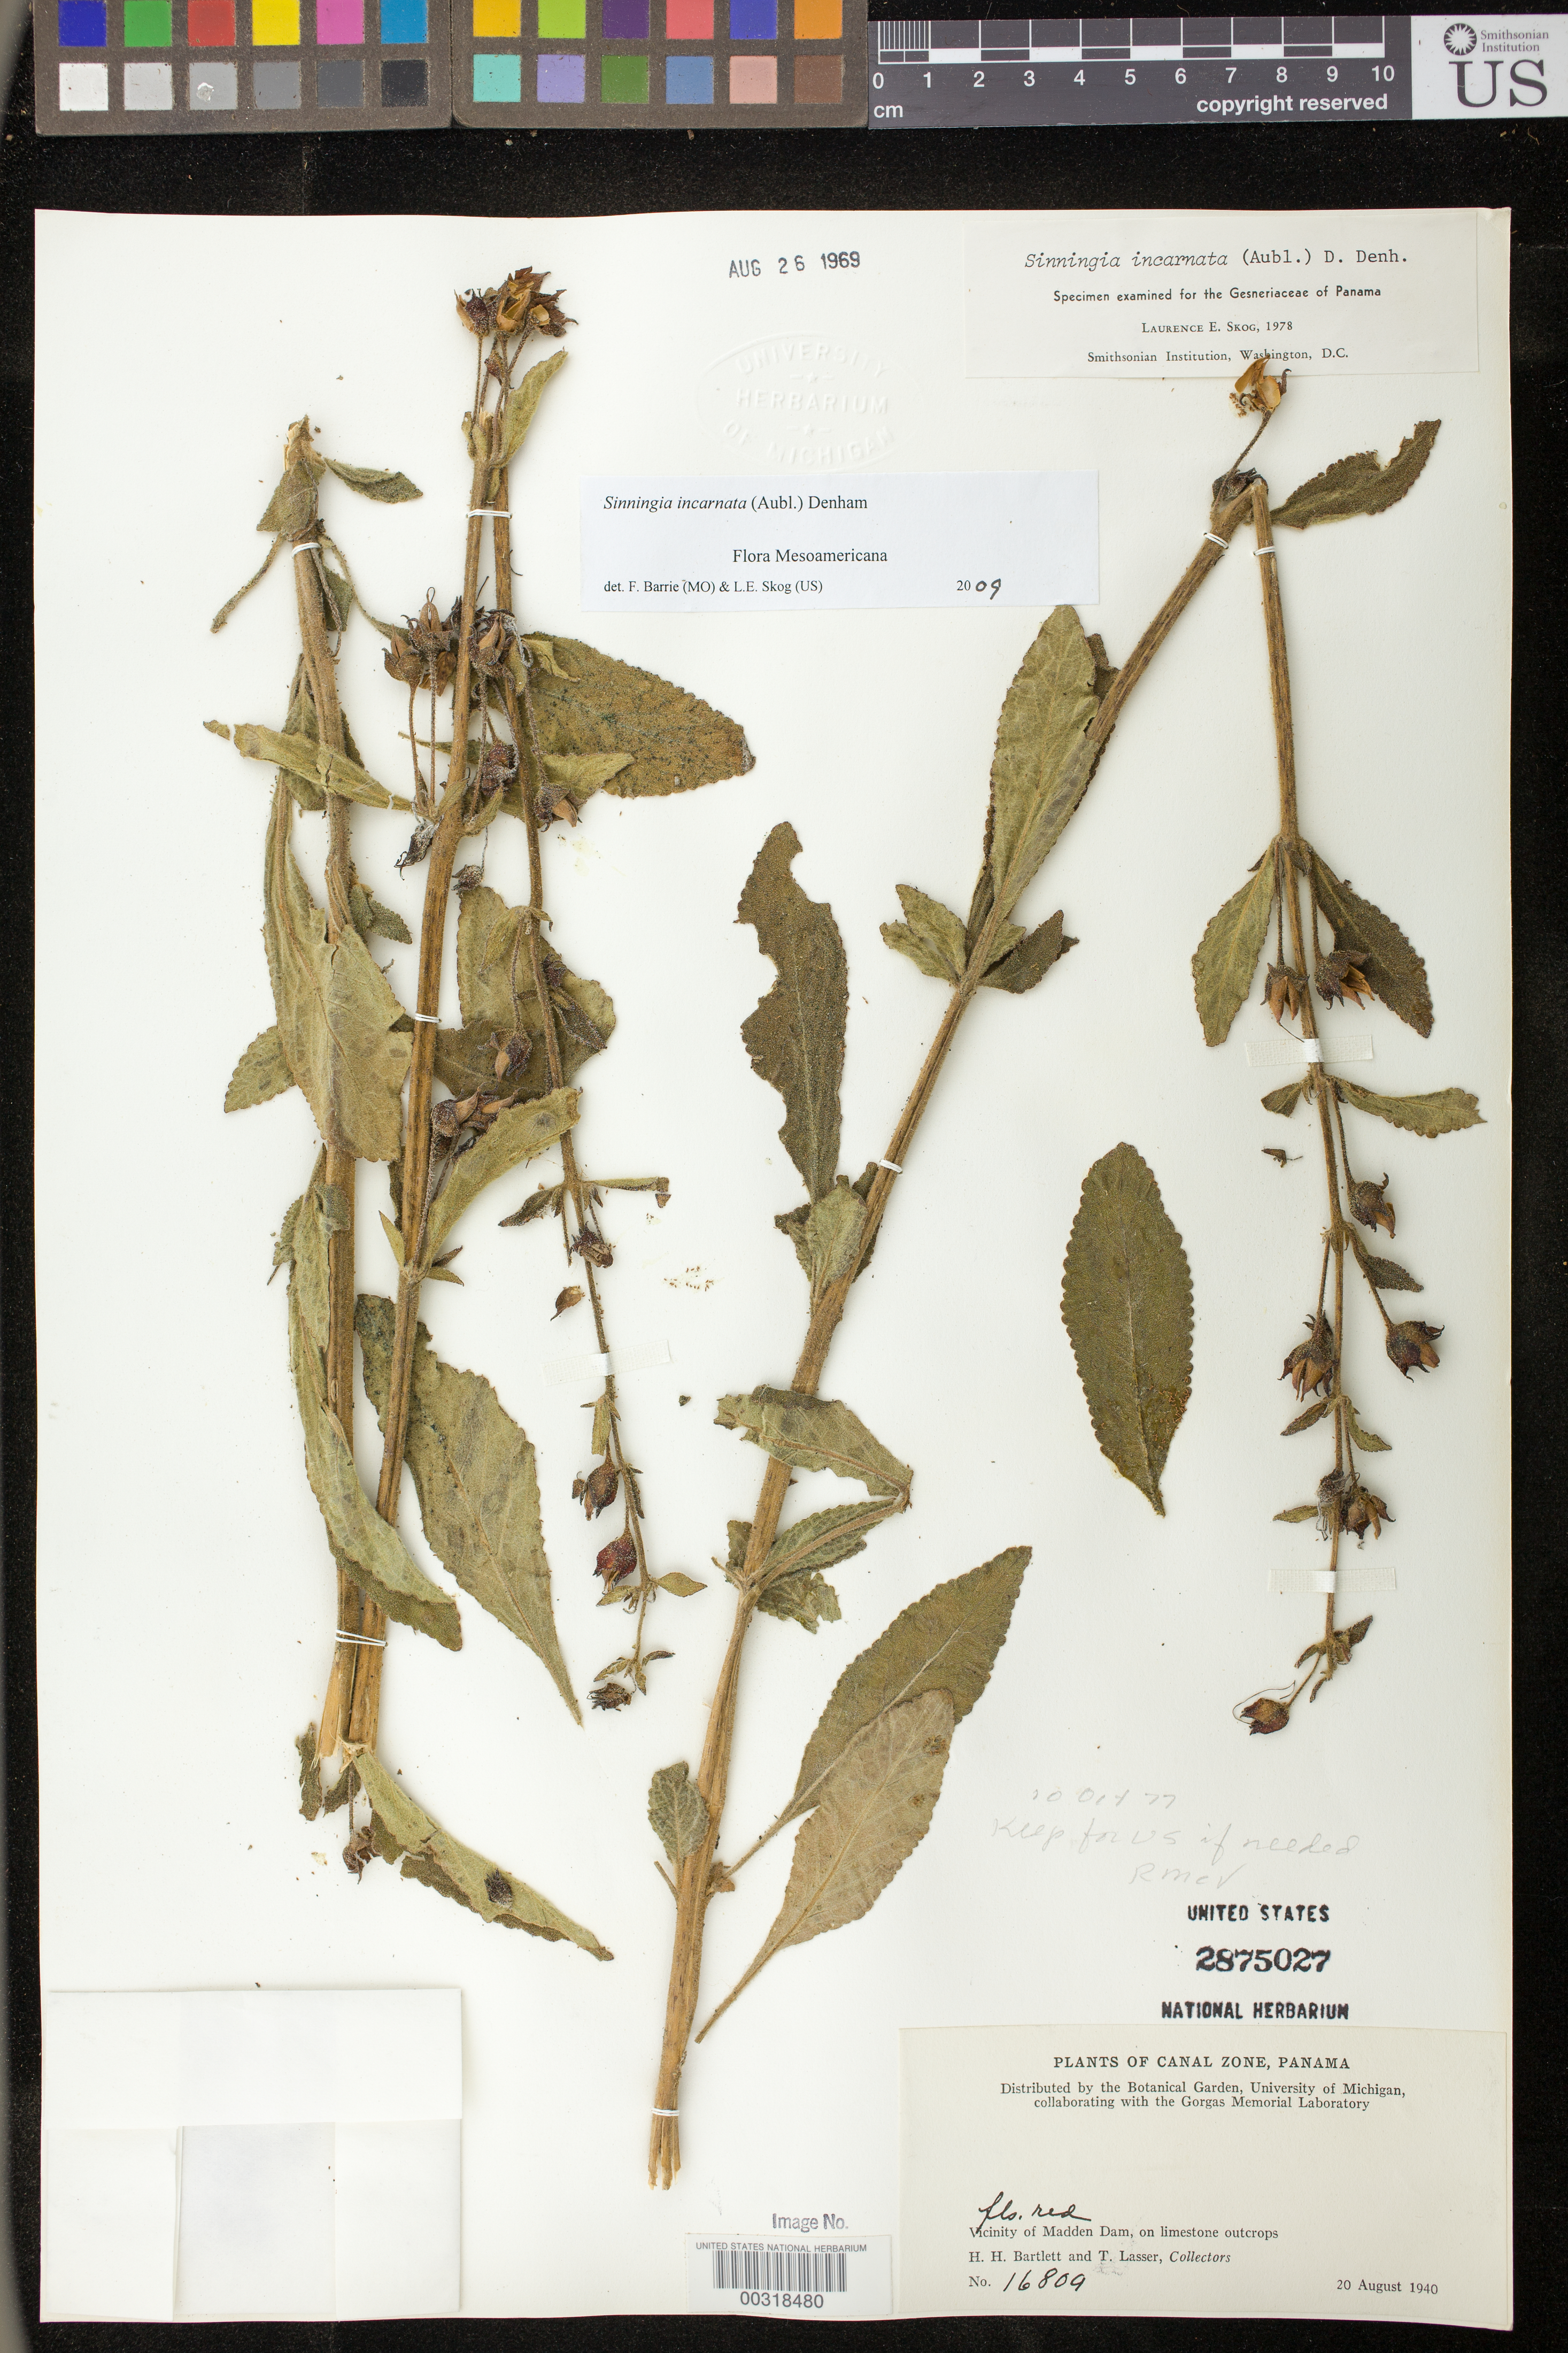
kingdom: Plantae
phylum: Tracheophyta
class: Magnoliopsida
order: Lamiales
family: Gesneriaceae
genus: Sinningia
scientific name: Sinningia incarnata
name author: (Aubl.) D.L. Denham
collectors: H. H. Bartlett & T. Lasser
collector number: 16809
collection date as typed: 20 Aug 1940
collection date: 1940-08-20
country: Panama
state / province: Panamá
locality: Canal Zone, vicinity of Madden Dam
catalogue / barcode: US 2875027